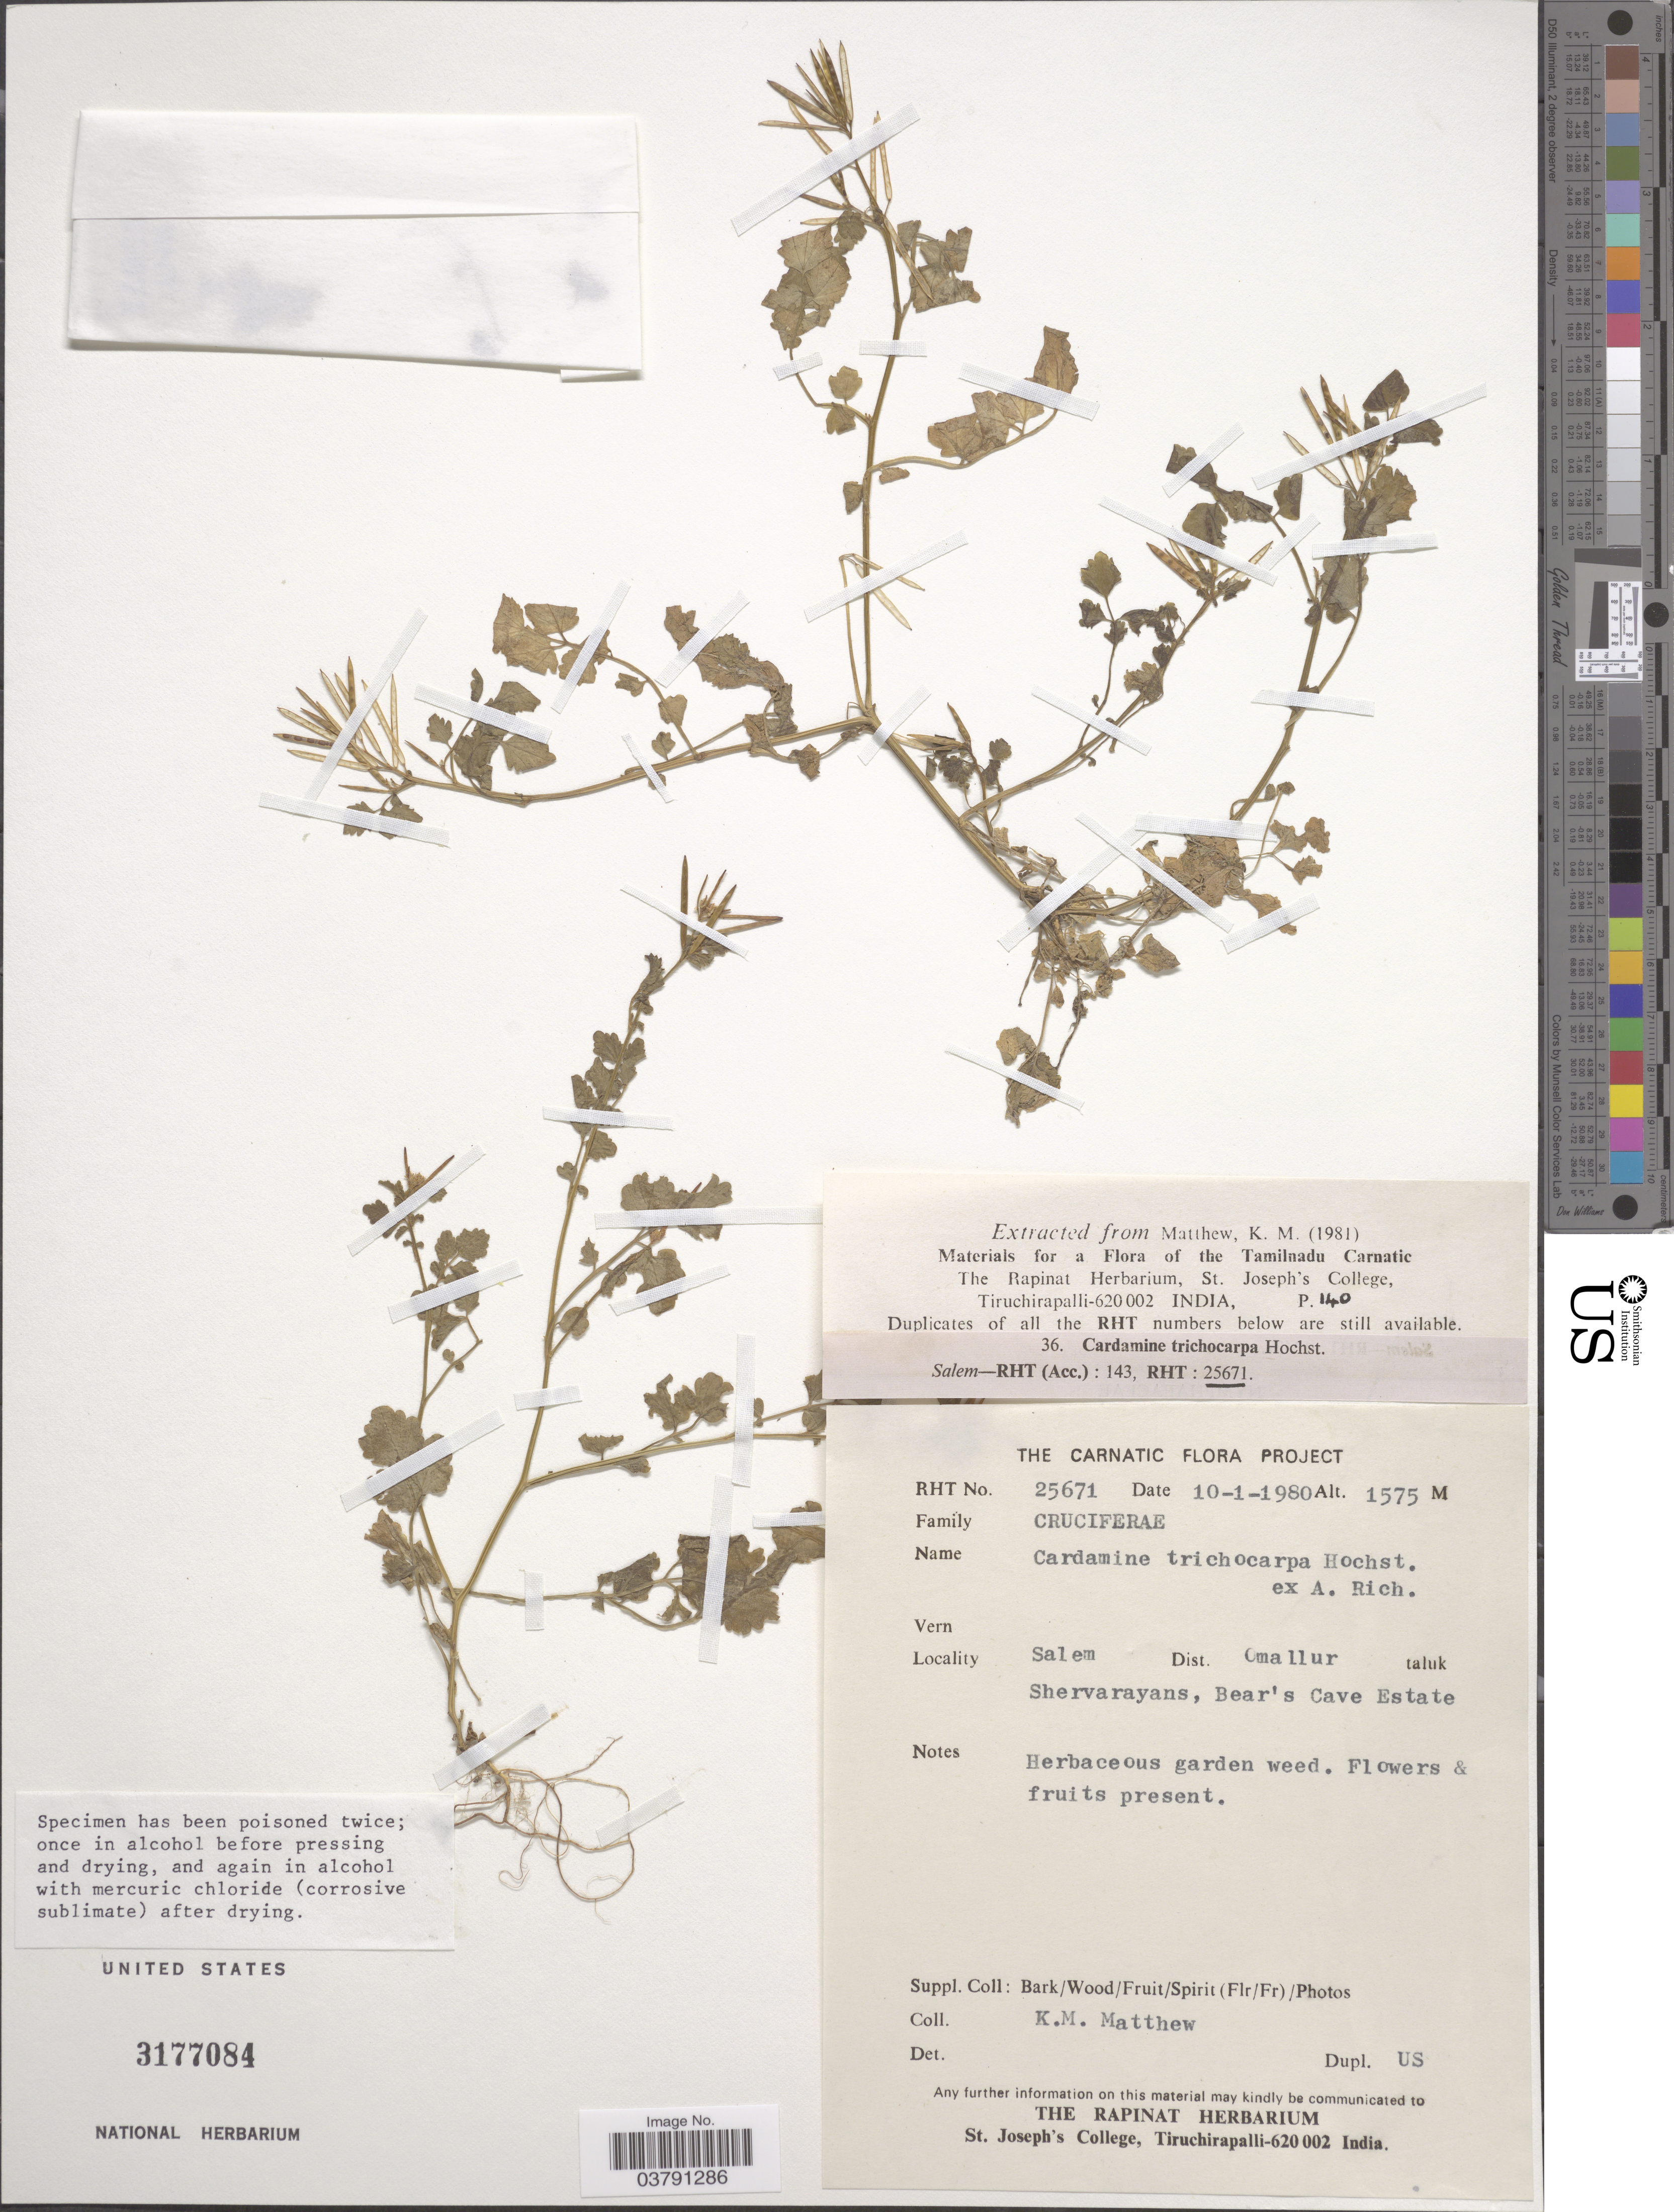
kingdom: Plantae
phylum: Tracheophyta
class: Magnoliopsida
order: Brassicales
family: Brassicaceae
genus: Cardamine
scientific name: Cardamine trichocarpa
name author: Hochst. & A. Rich.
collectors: K. M. Matthew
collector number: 25671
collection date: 1980-01-10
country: India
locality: Salem. Dist. Omallur, taluk. Shervarayans, Bear's Cave Estate.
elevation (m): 1575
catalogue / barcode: US 3177084